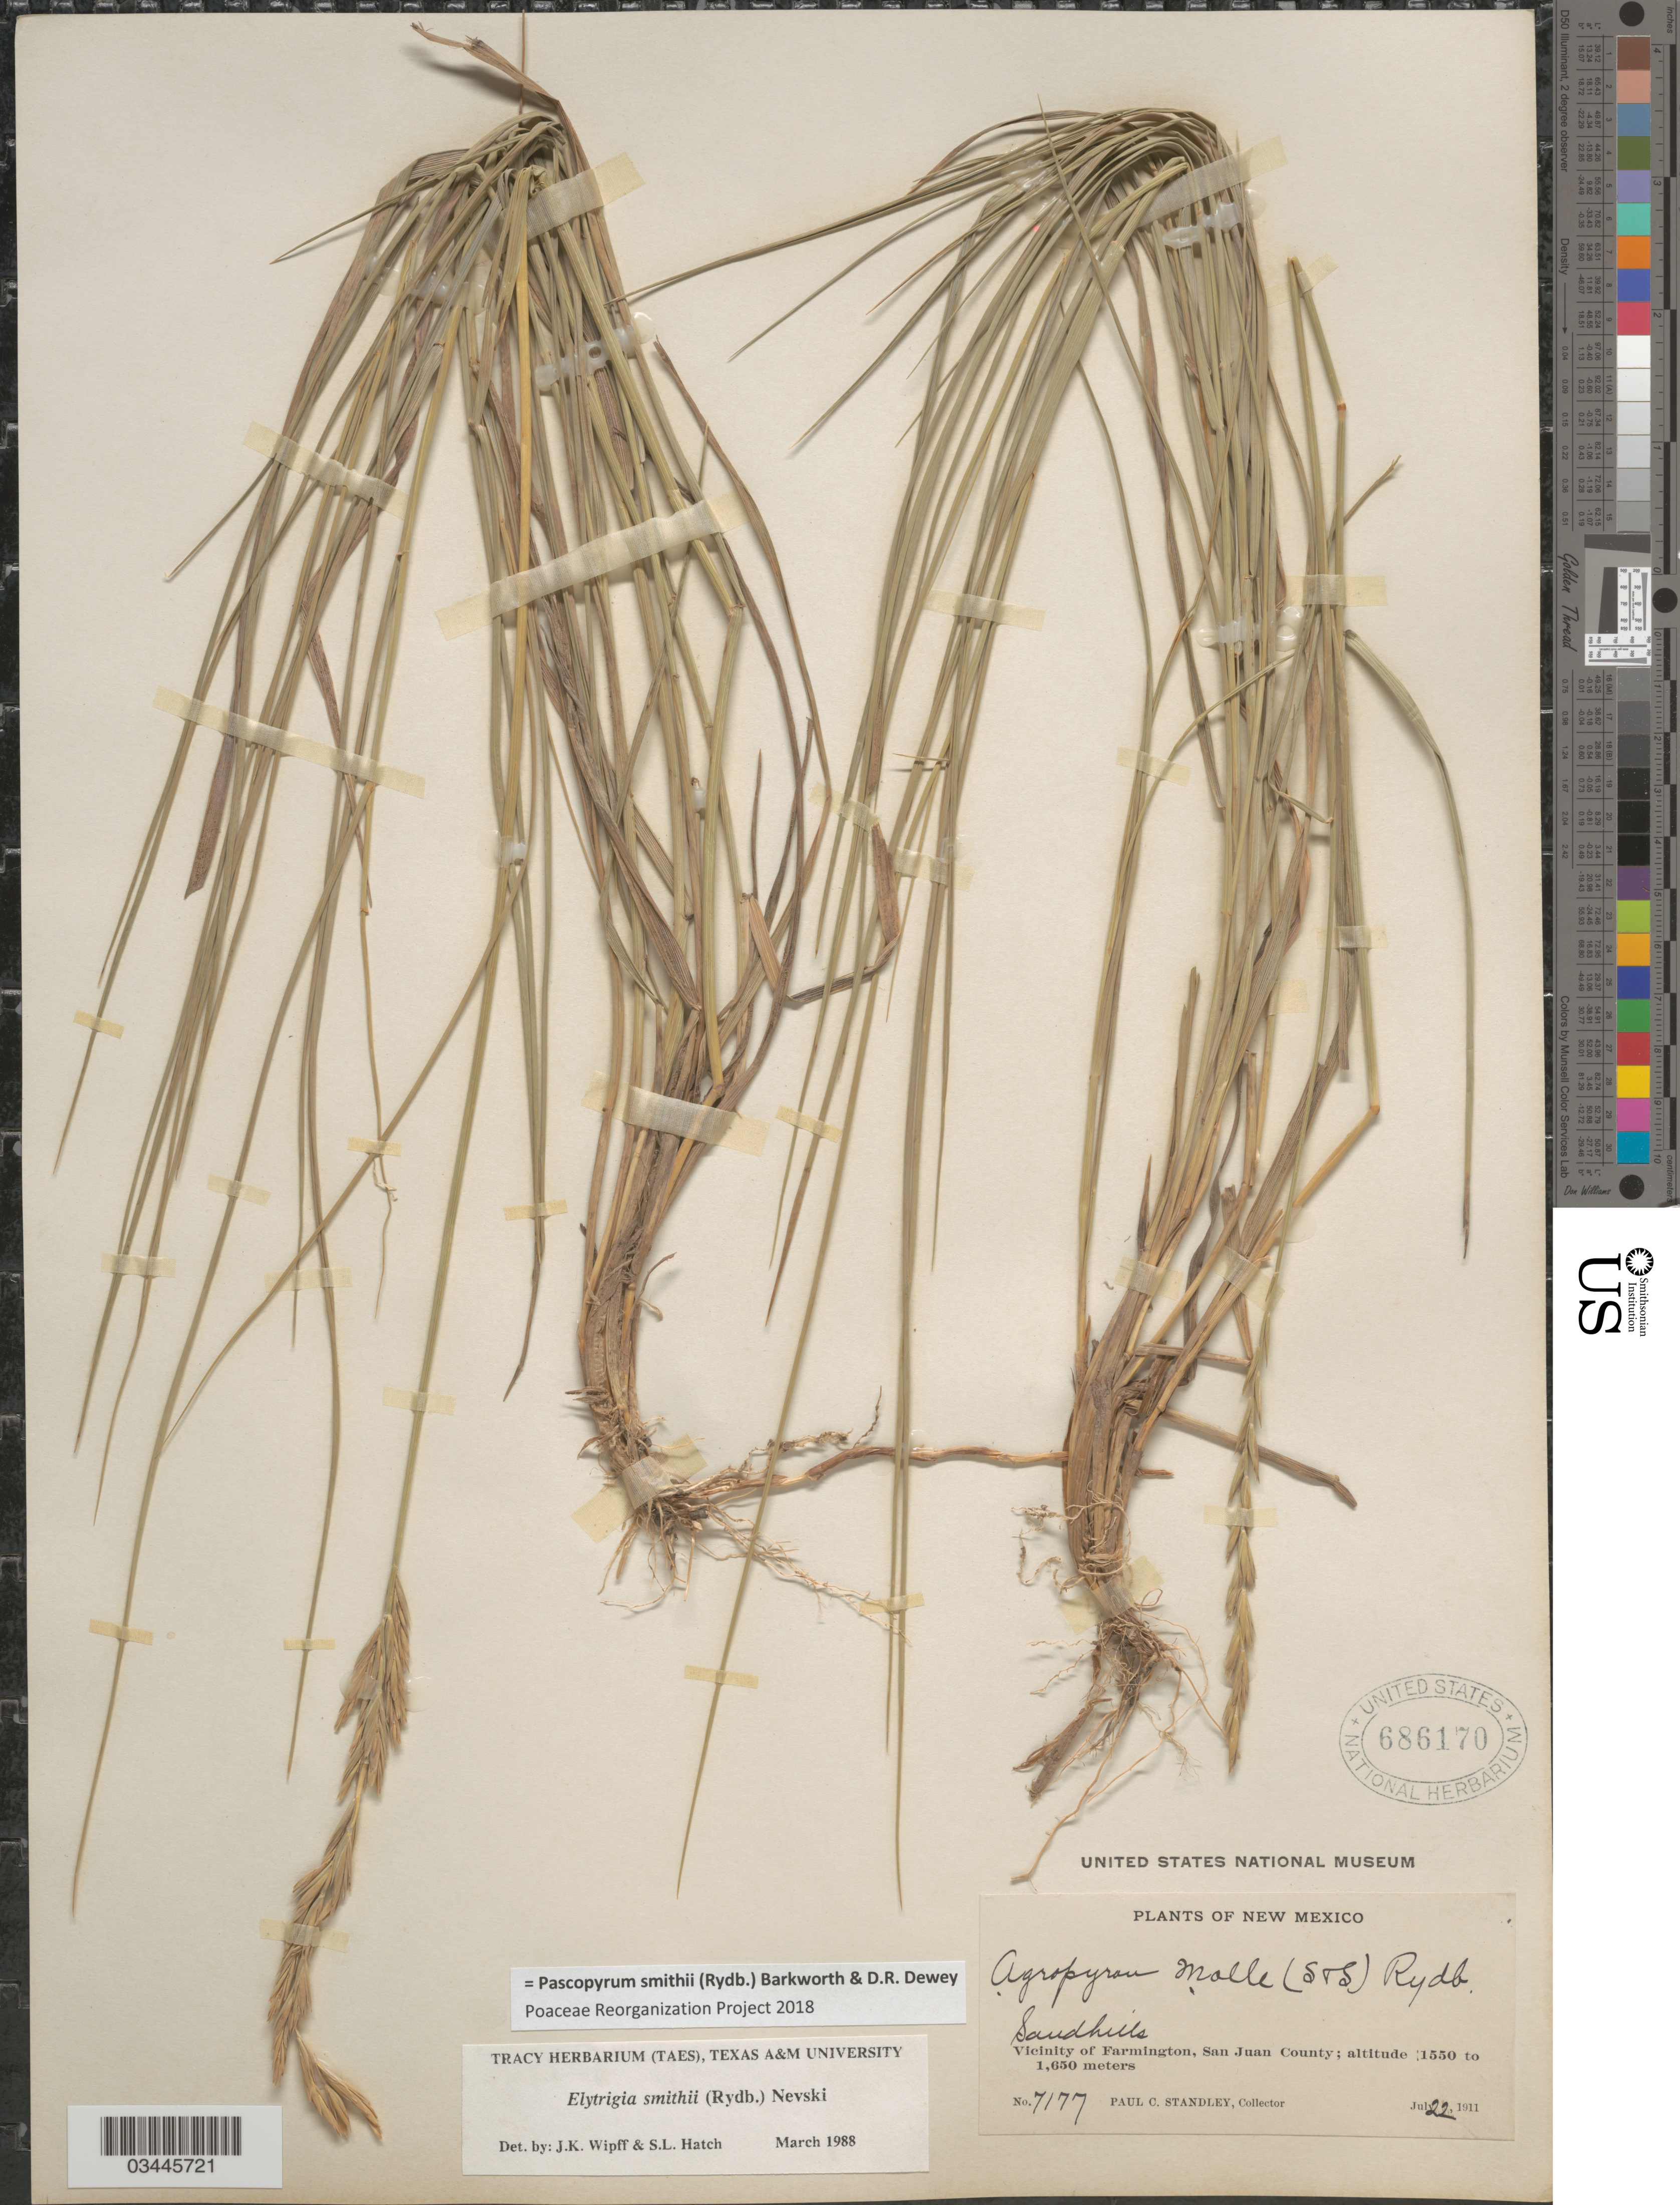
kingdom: Plantae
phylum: Tracheophyta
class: Liliopsida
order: Poales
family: Poaceae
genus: Pascopyrum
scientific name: Pascopyrum smithii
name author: (Rydb.) Barkworth & Dewey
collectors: P. C. Standley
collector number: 7177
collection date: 1911-07-22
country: United States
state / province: New Mexico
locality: Vicinity of Farmington, San Juan County.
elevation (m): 1550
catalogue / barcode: US 686170